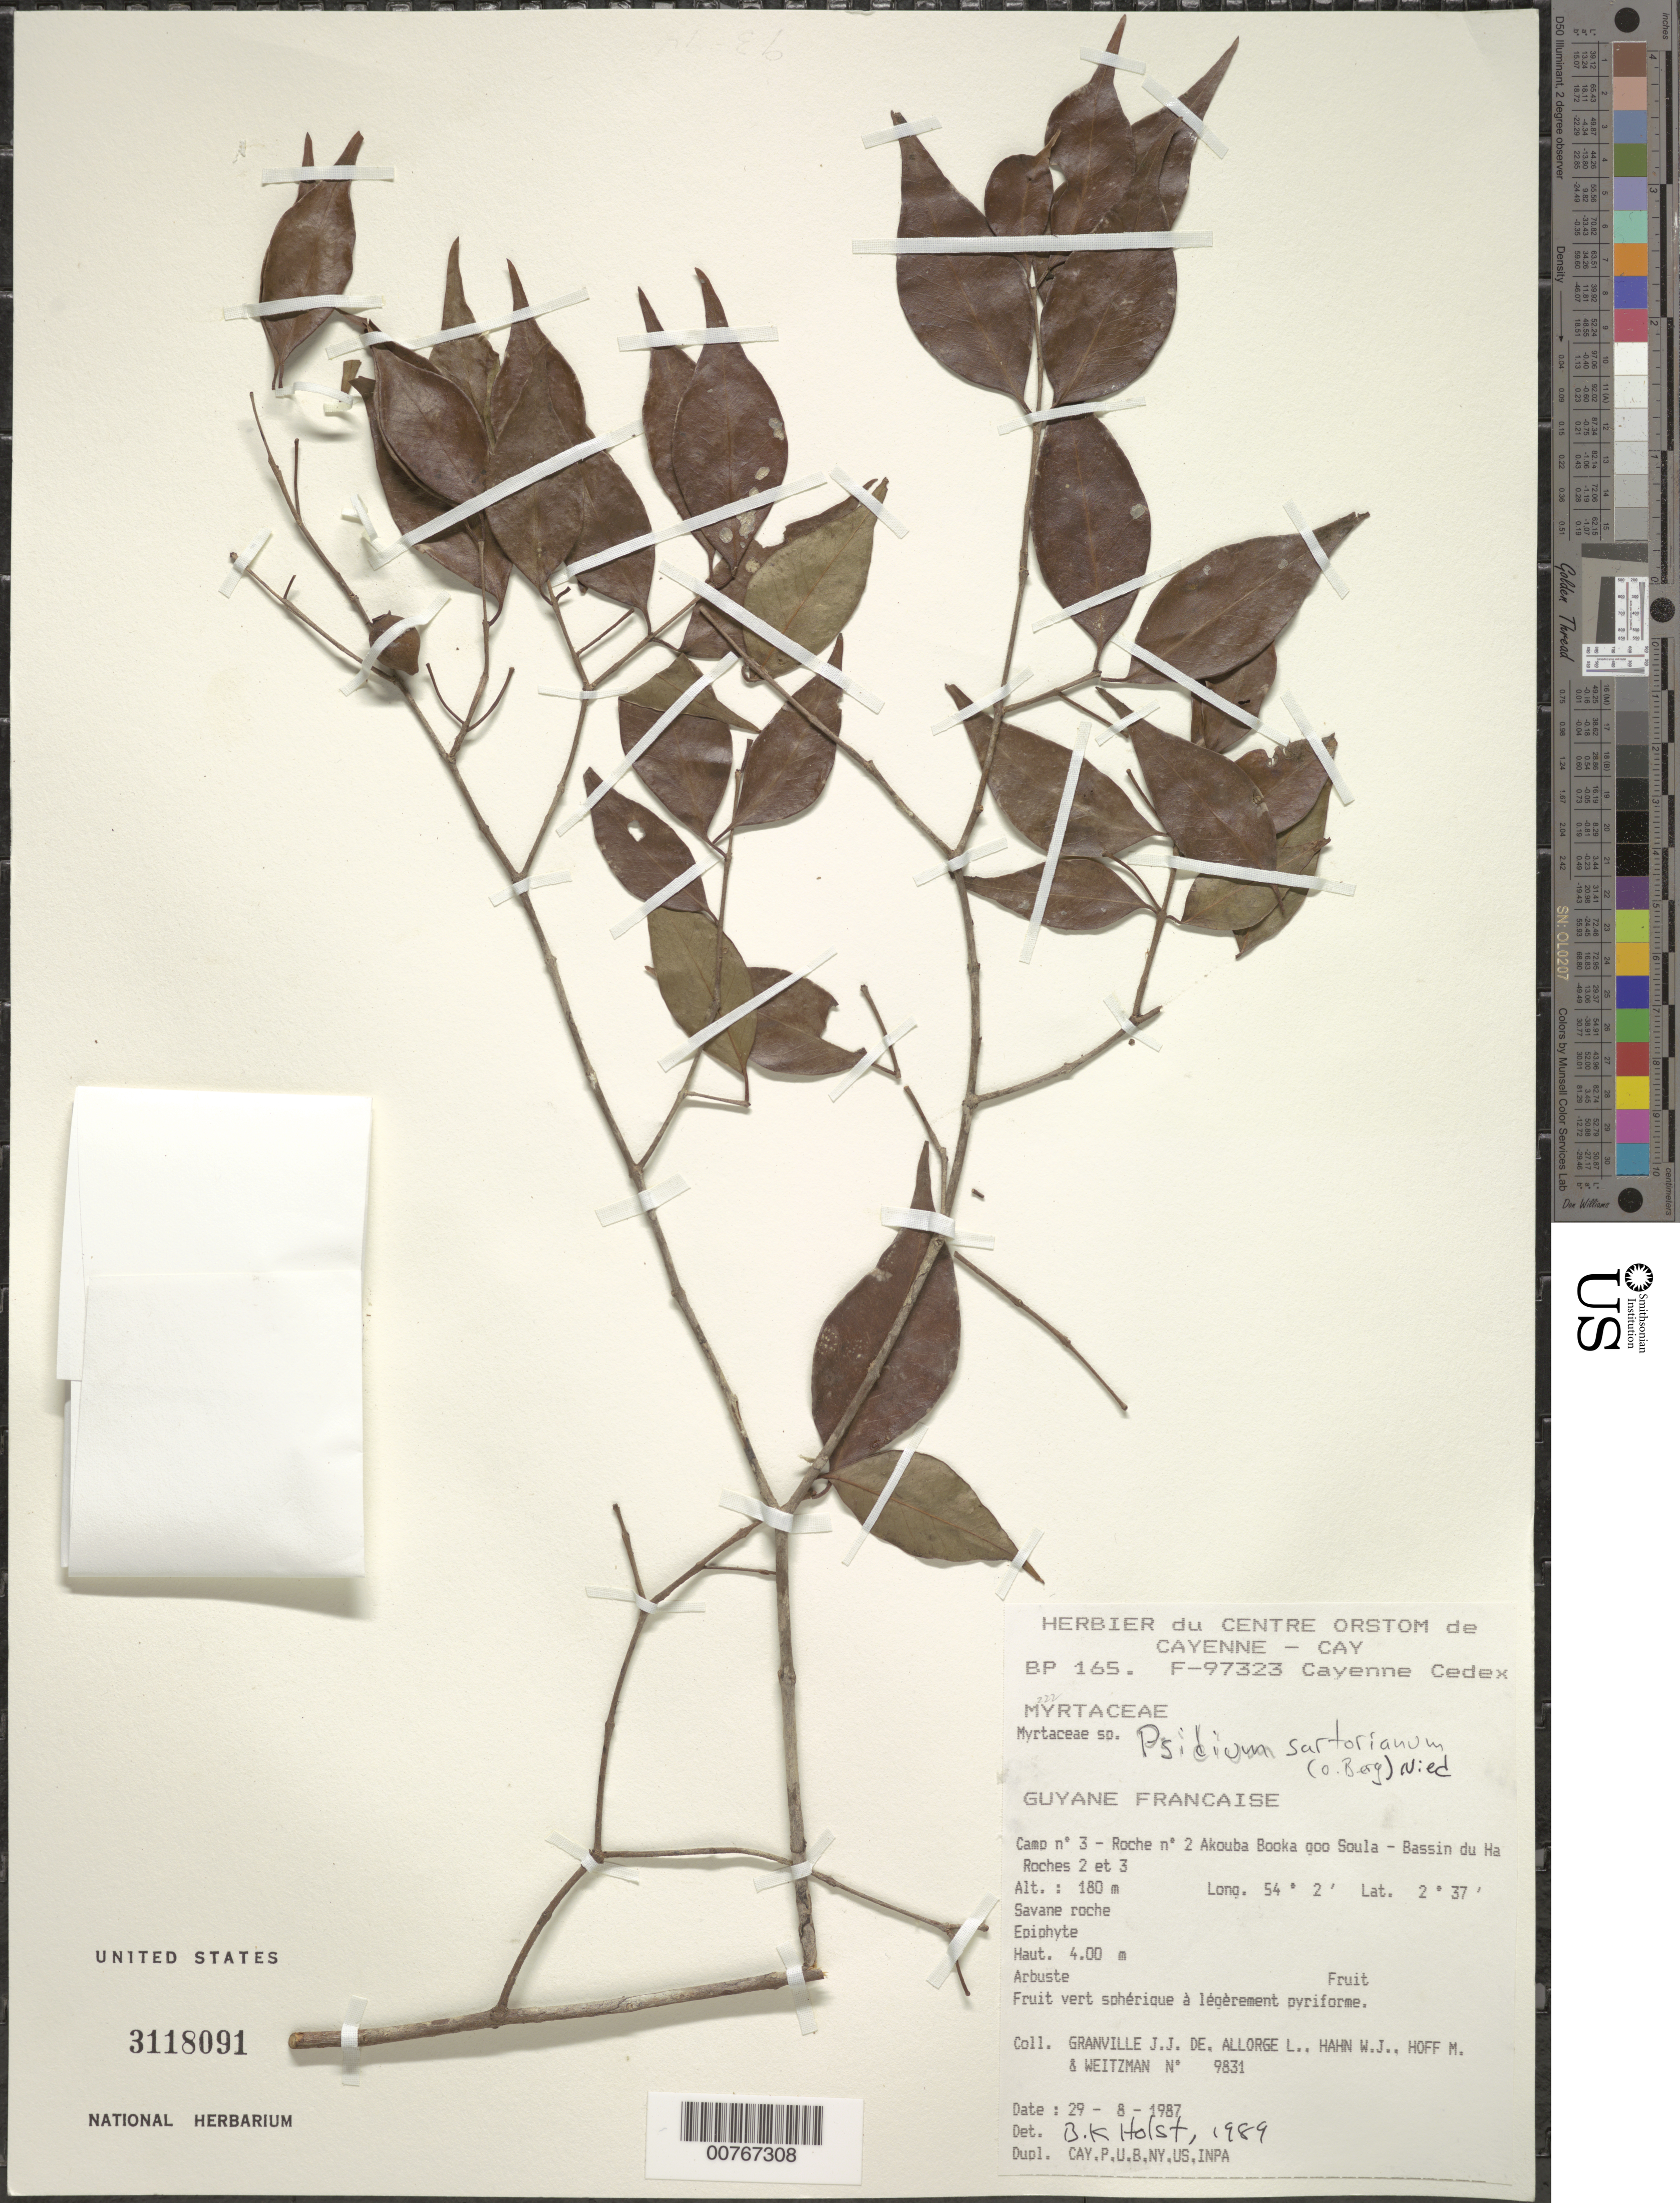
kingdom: Plantae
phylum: Tracheophyta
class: Magnoliopsida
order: Myrtales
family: Myrtaceae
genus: Psidium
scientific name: Psidium sartorianum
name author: (O. Berg) Nied.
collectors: J.-J. de Granville, L. Allorge, W. J. Hahn, M. Hoff & Weitzman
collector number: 9831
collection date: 1987-08-29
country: French Guiana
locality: Guyane Francaise. Camp n° 3 - Roche n° 2 Akouba Booka goo Soula - Bassin du Ha, Roches 2 et 3.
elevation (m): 180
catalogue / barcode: US 3118091